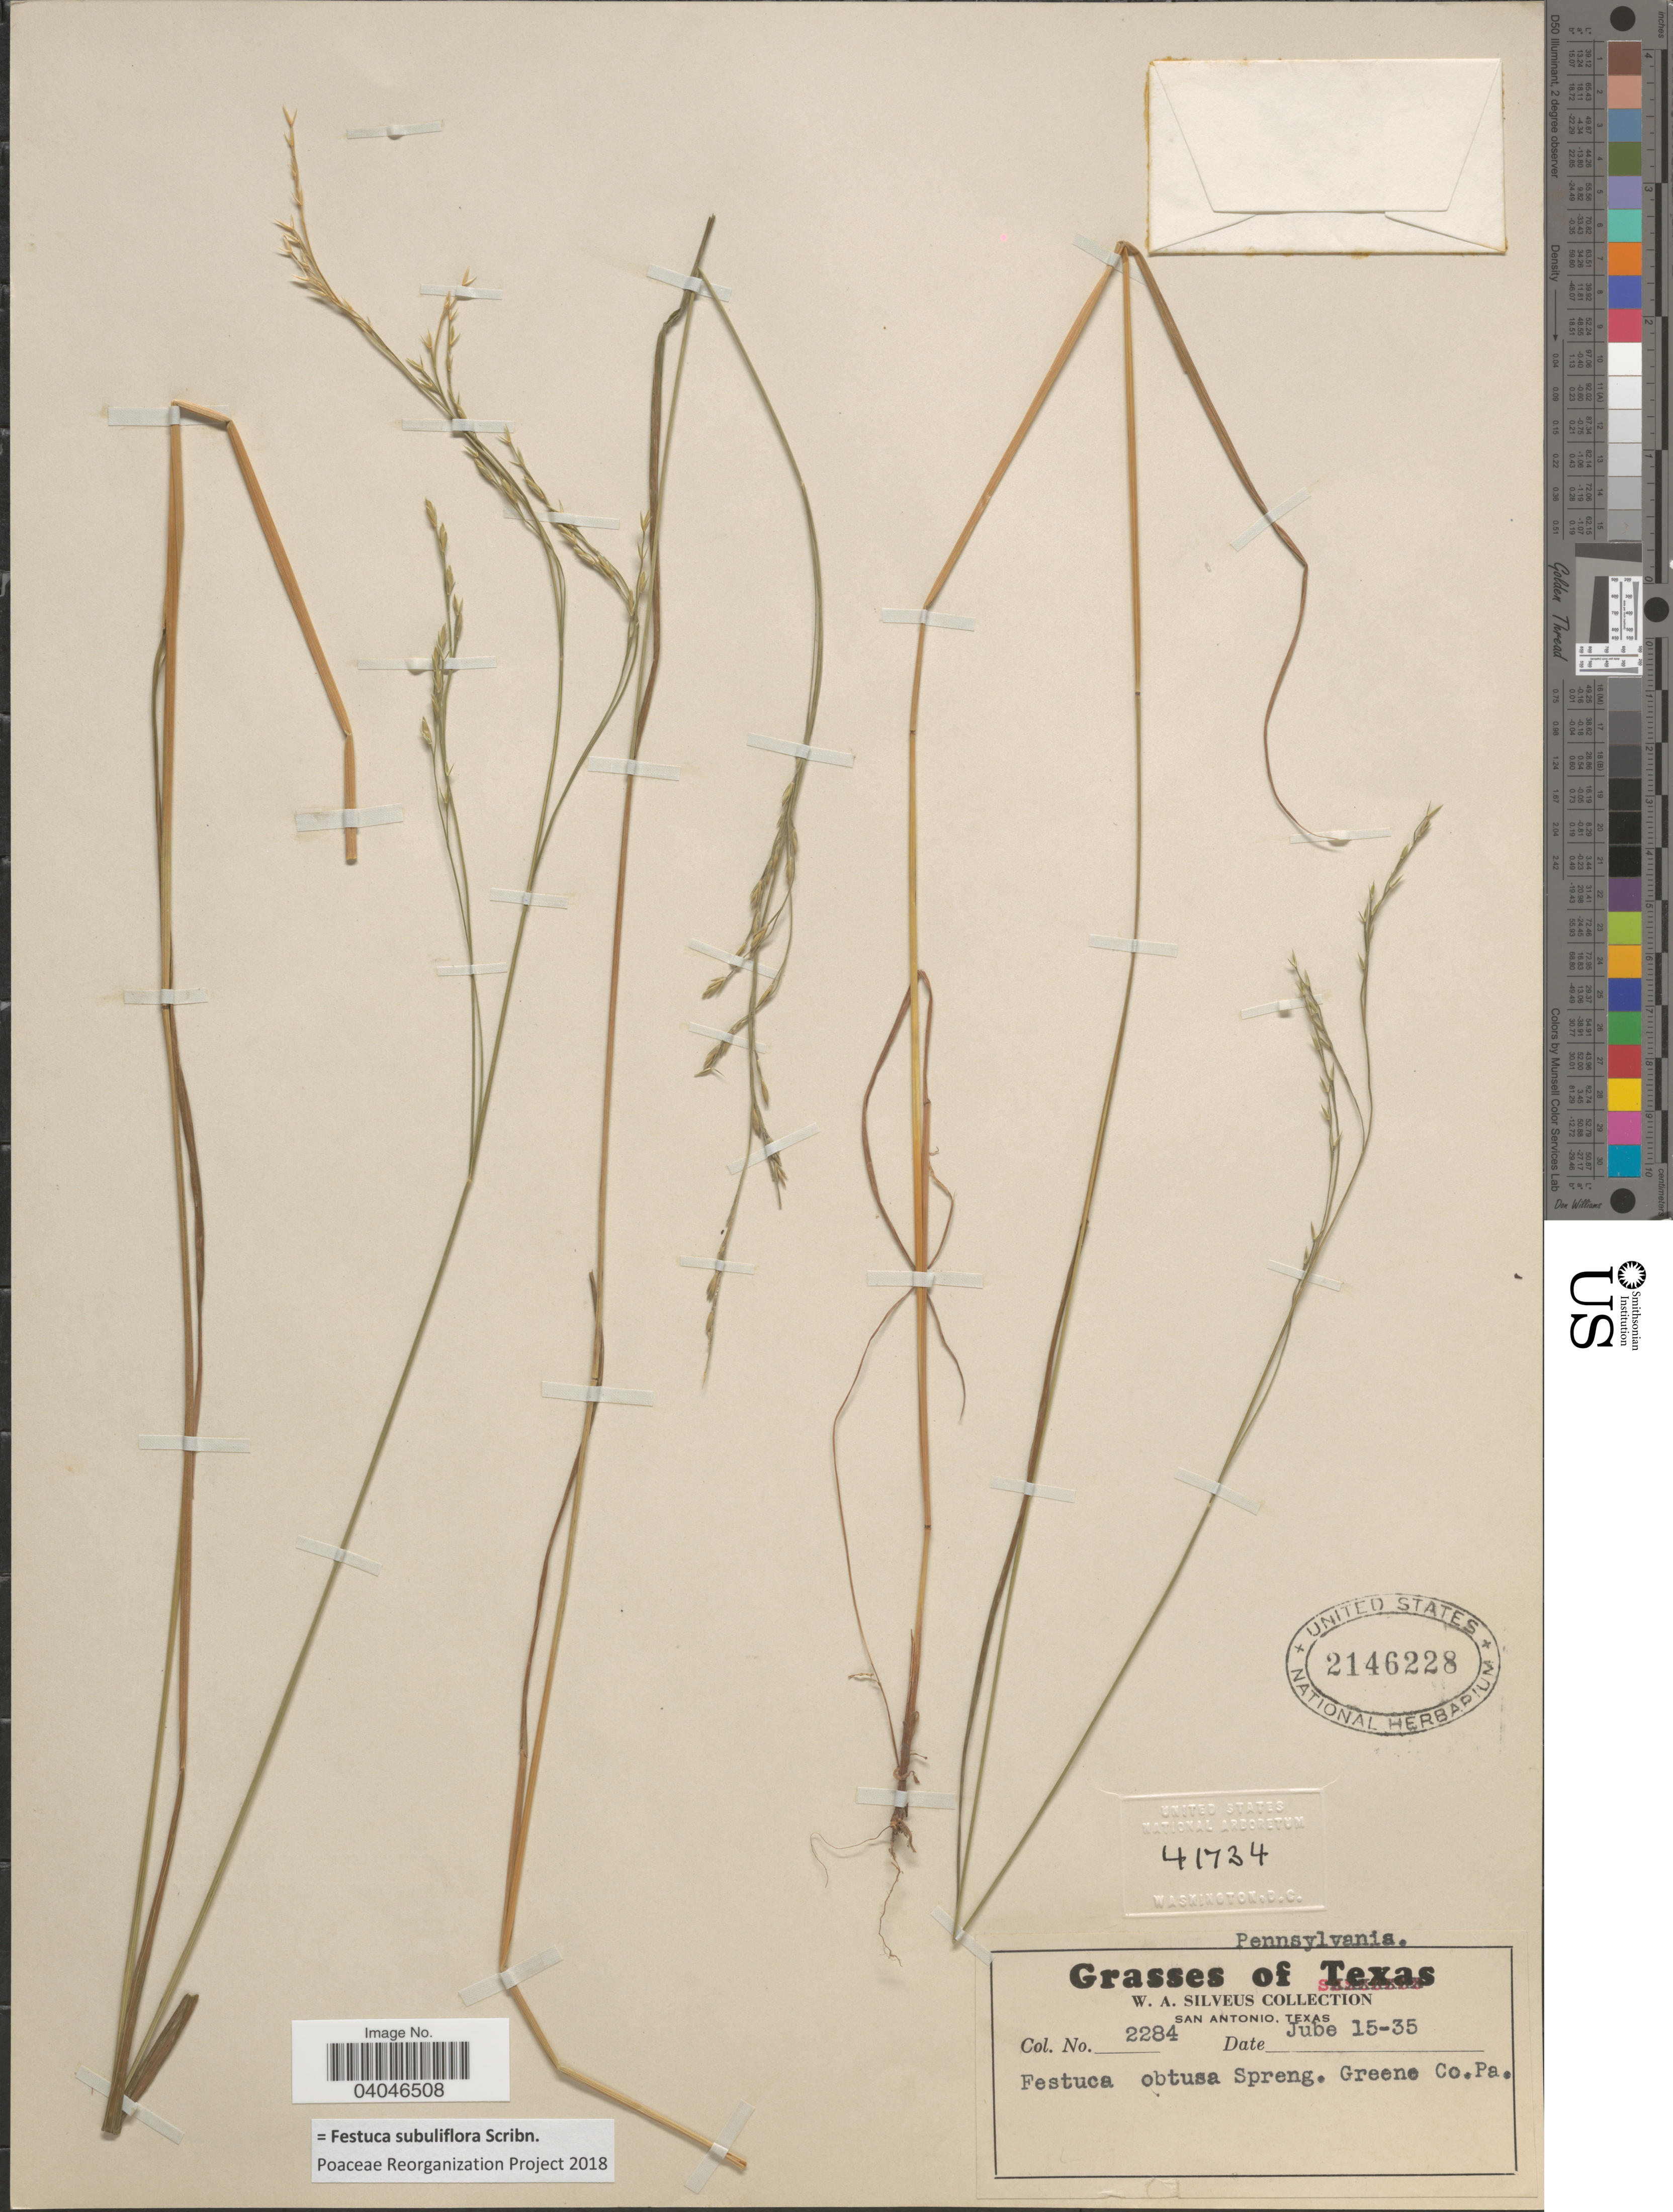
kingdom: Plantae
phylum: Tracheophyta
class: Liliopsida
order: Poales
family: Poaceae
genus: Festuca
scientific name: Festuca subuliflora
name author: Scribn.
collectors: W. Silveus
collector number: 2284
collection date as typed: Transcribed d/m/y: 15/6/35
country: United States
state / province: Pennsylvania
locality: Greene Co.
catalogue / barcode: US 2146228